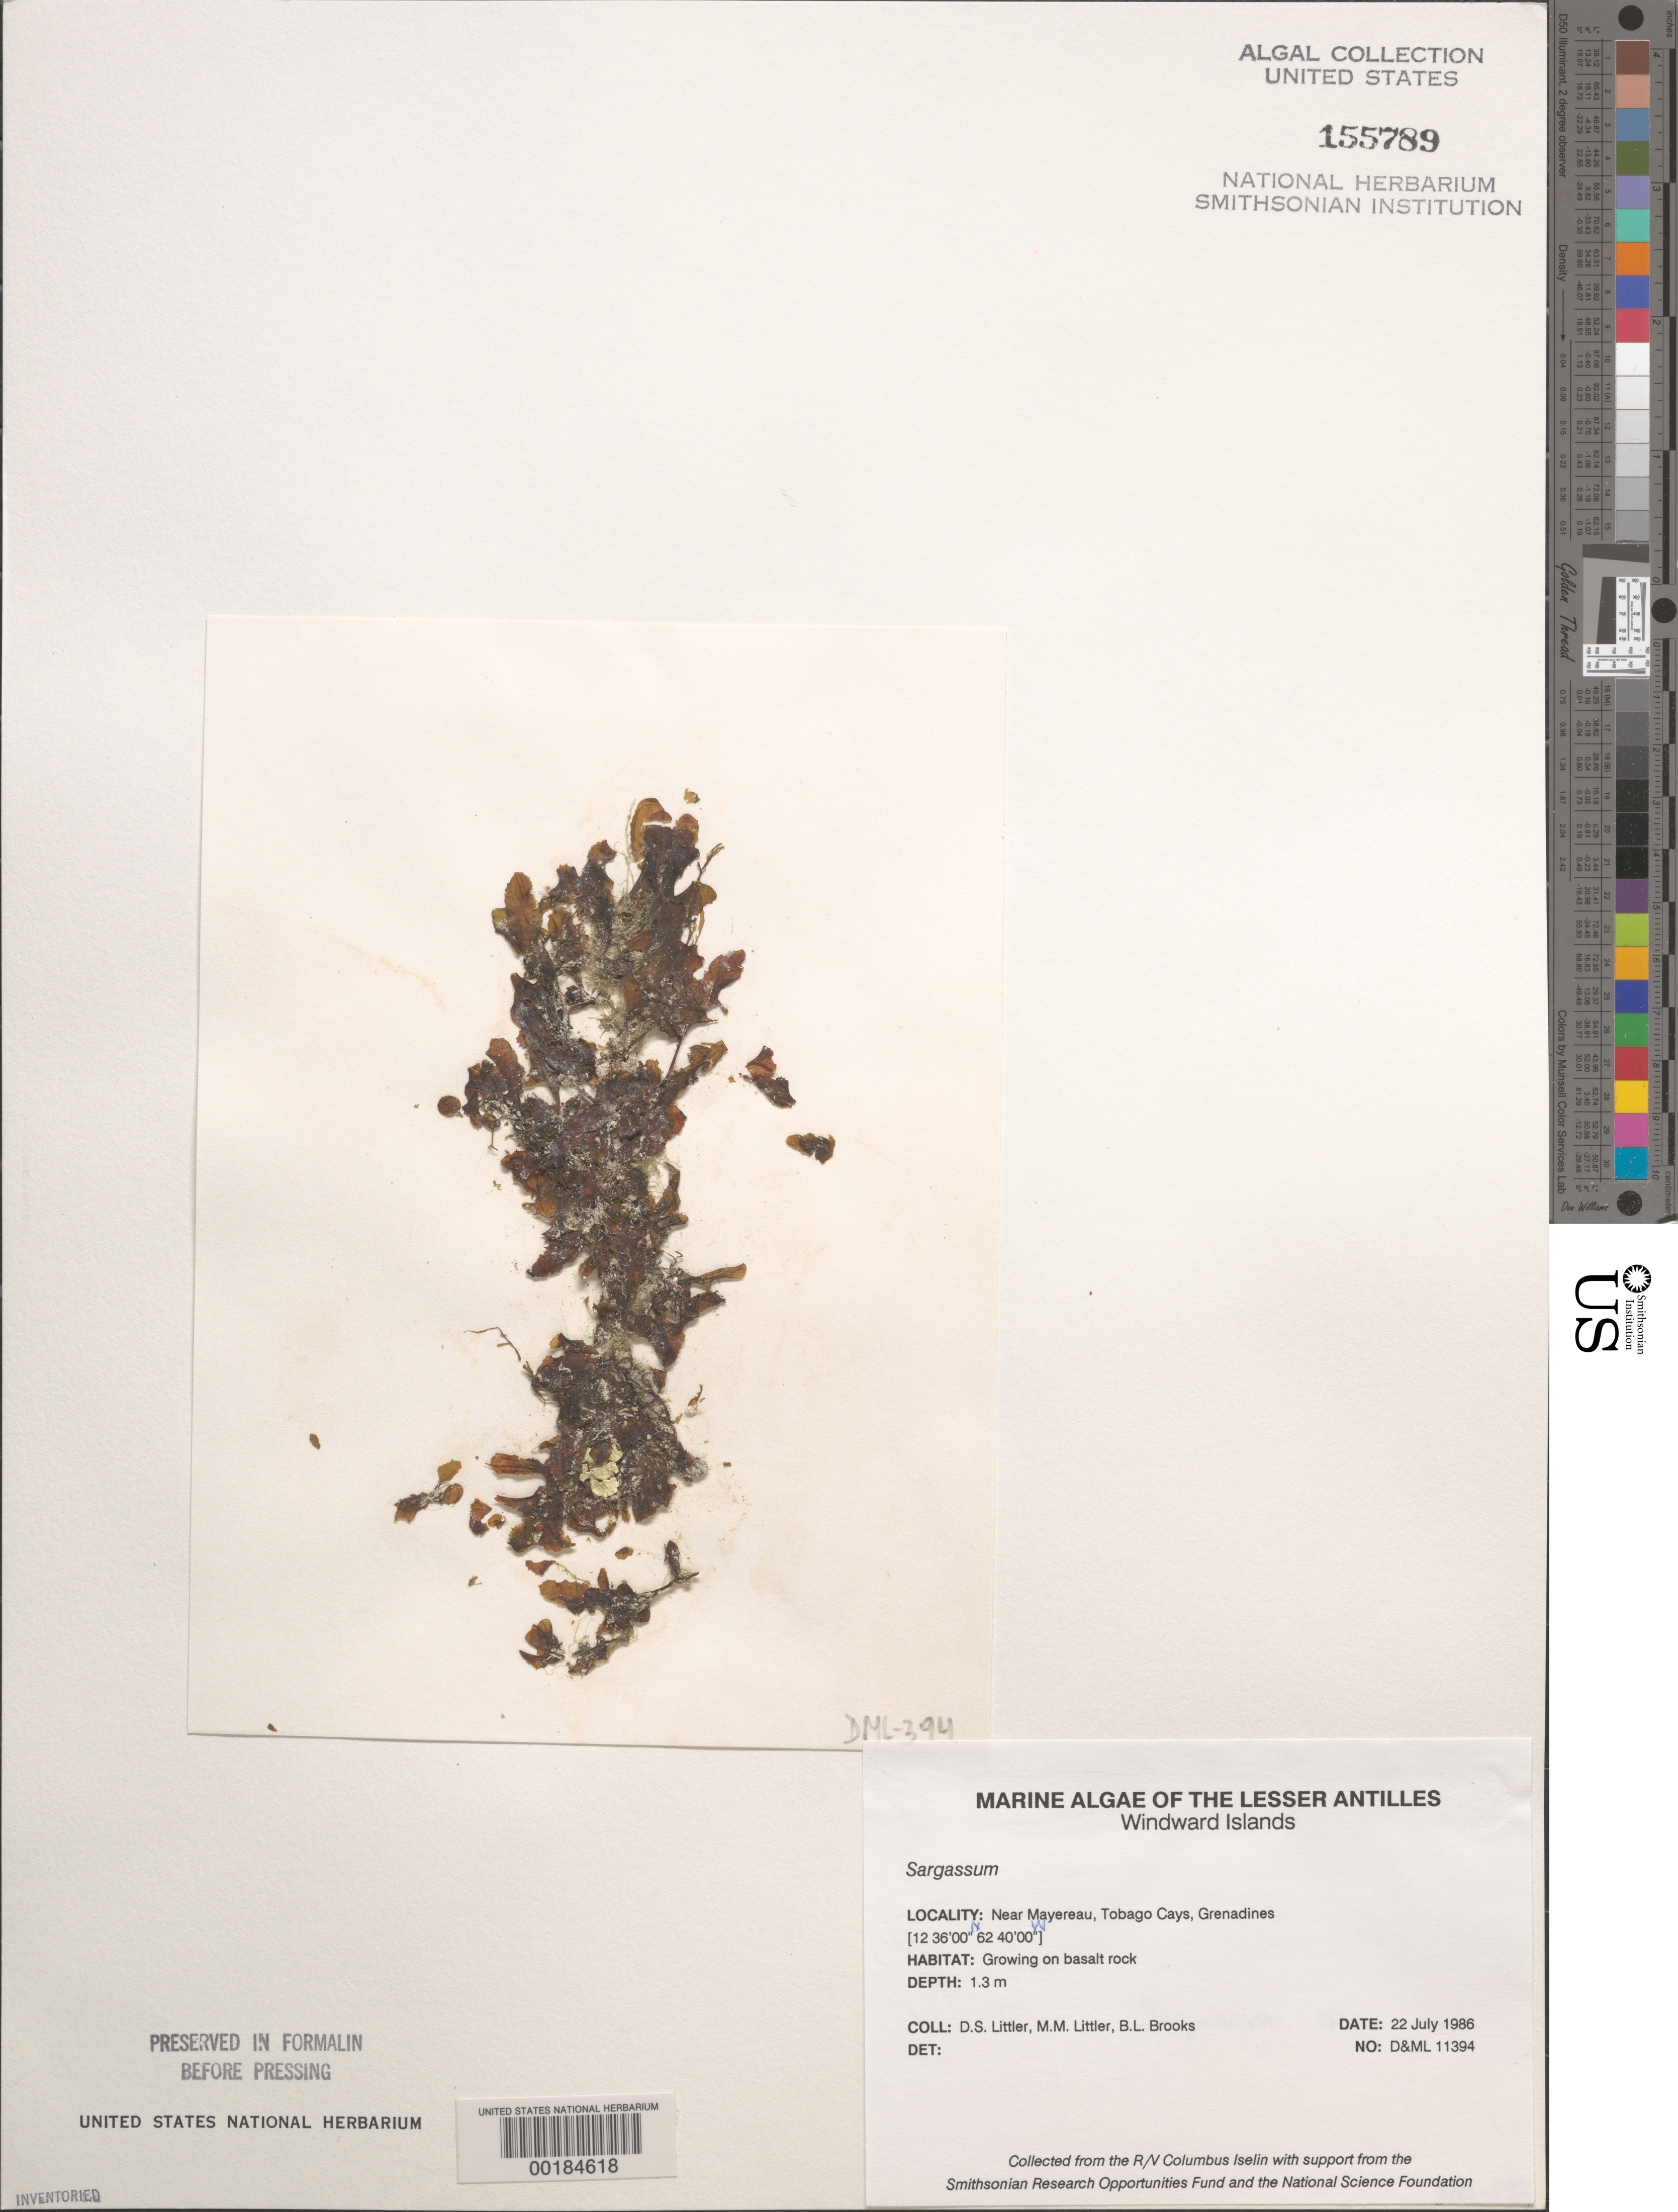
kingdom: Chromista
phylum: Ochrophyta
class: Phaeophyceae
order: Fucales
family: Sargassaceae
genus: Sargassum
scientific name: Sargassum sp.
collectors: D. S. Littler, M. M. Littler & B. Brooks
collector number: D&ML 11394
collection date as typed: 22 Jul 1986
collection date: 1986-07-22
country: St. Vincent - Grenadines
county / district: Grenadines Parish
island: Mayreau [Mayereau]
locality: Near Mayreau (Mayereau)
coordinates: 12 36' 00" N, 62 40' 00" W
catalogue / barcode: US 155789